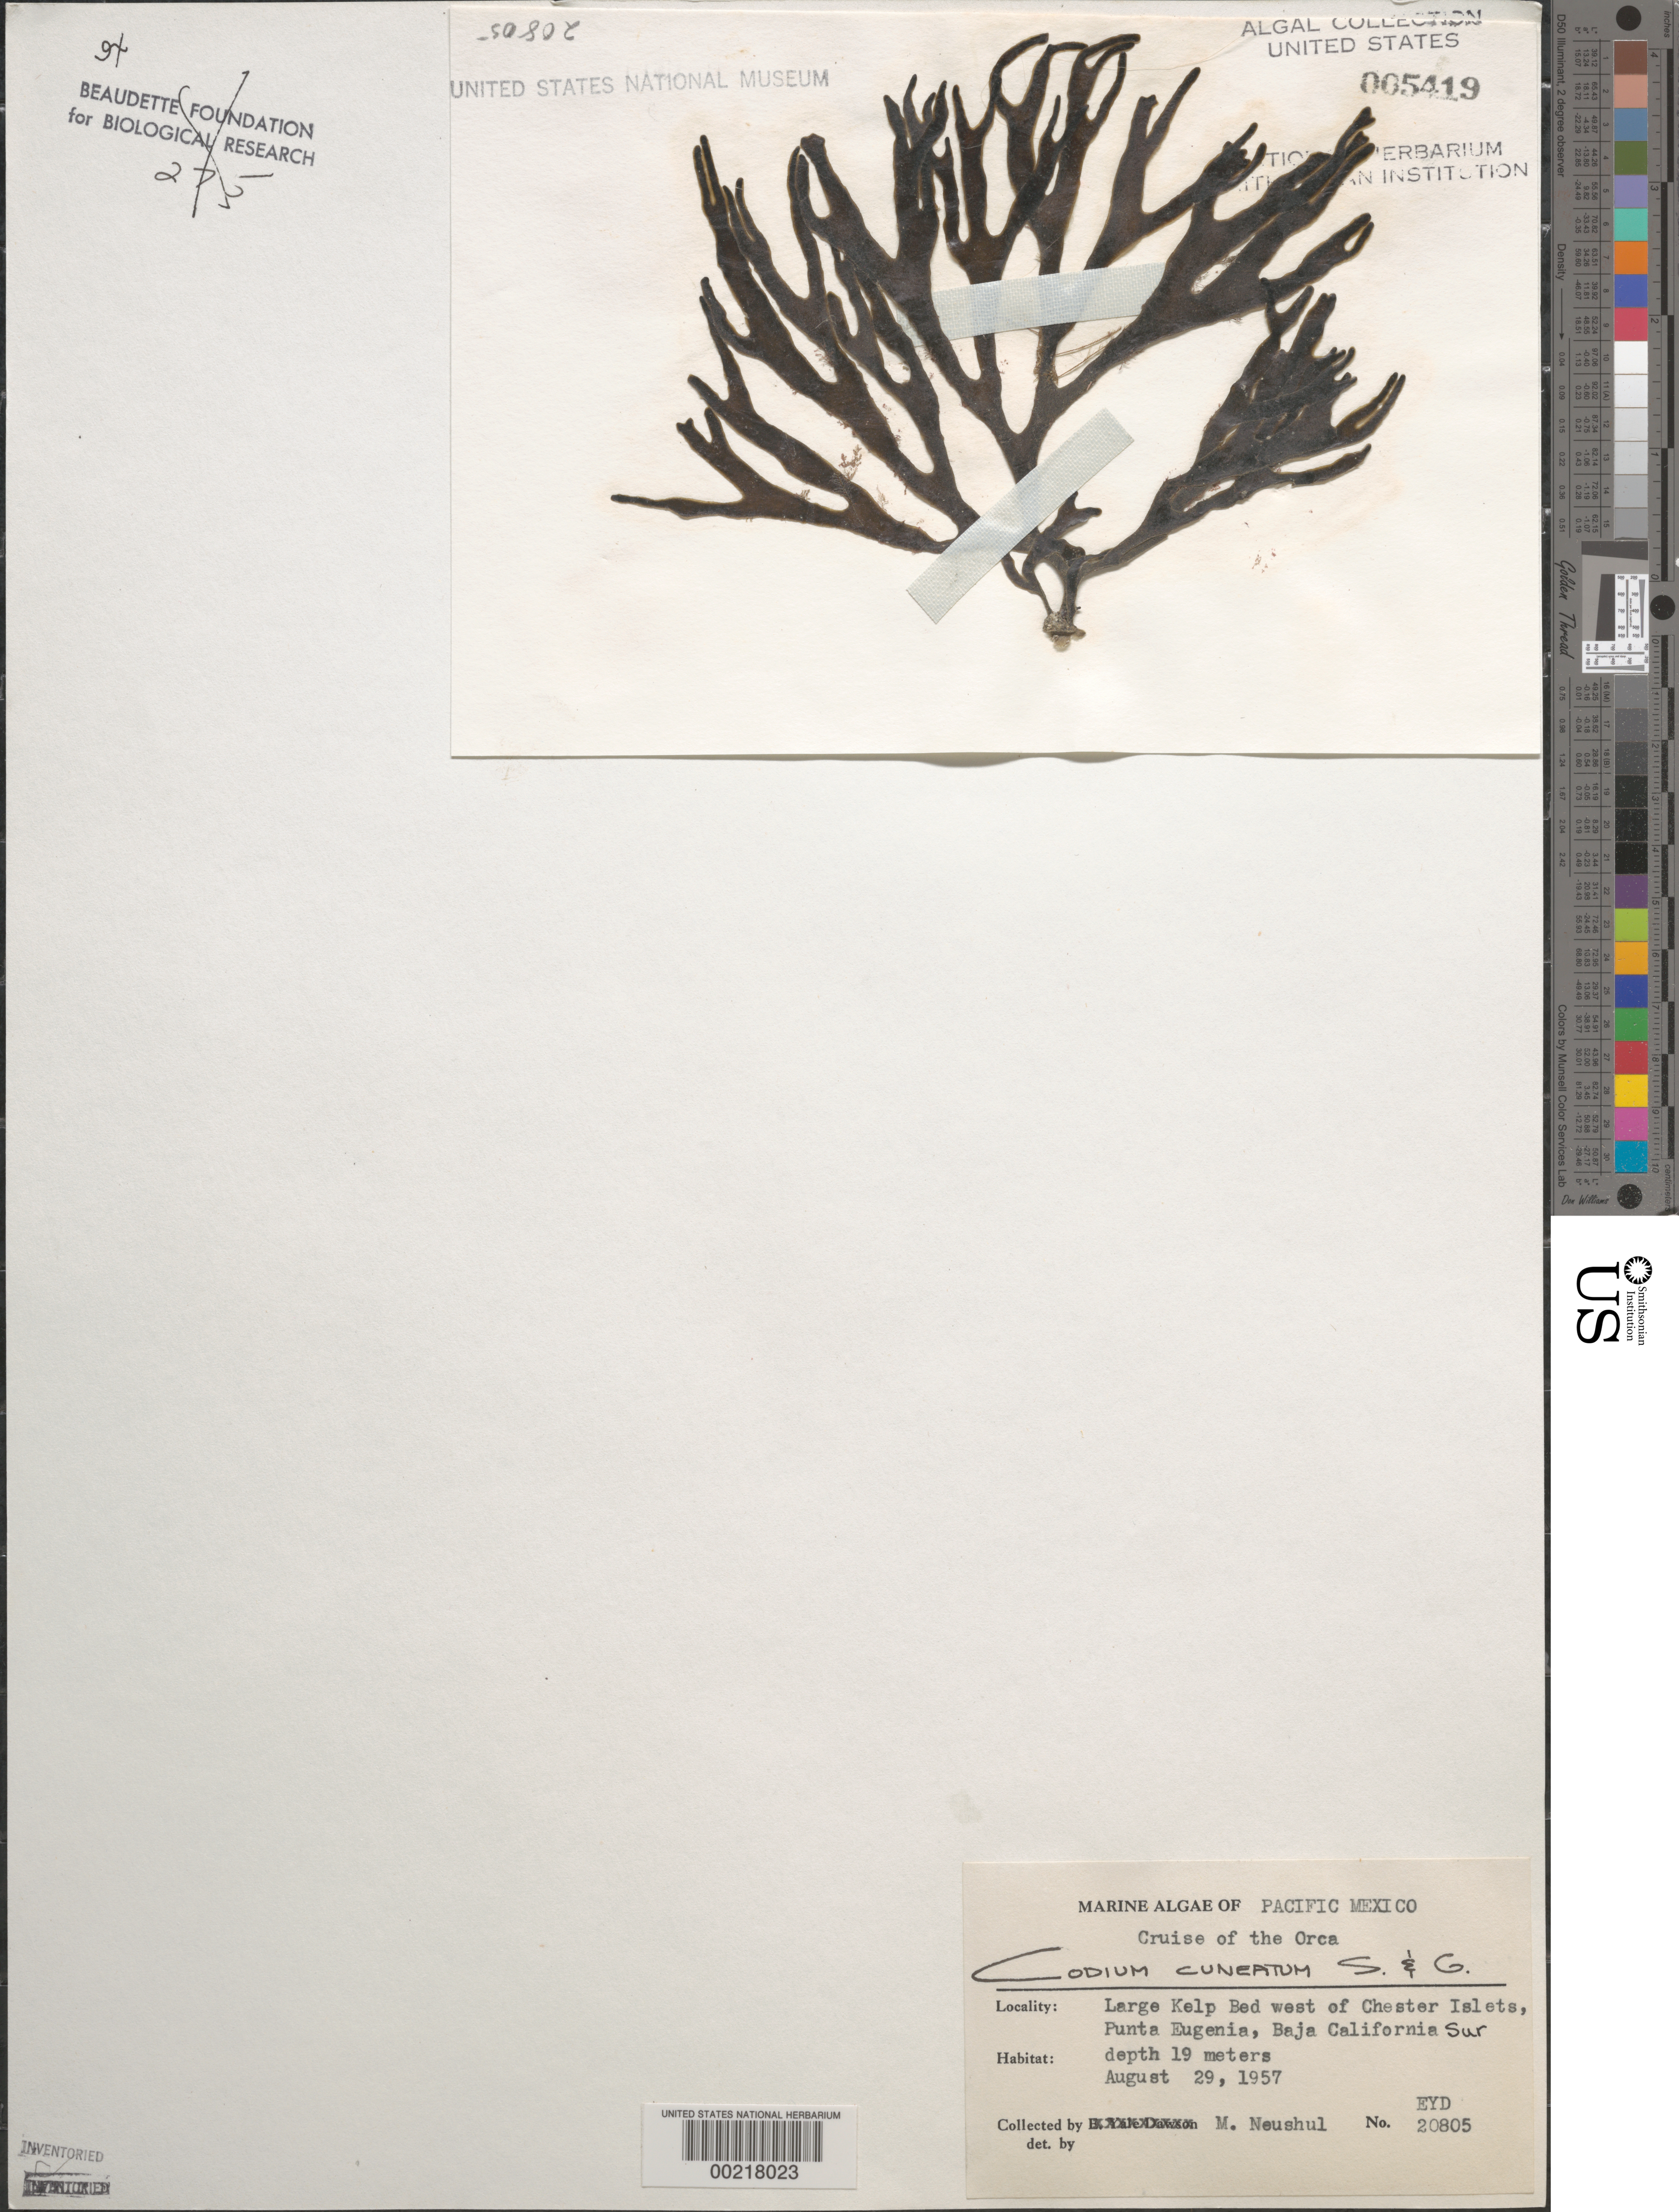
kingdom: Plantae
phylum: Chlorophyta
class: Ulvophyceae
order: Bryopsidales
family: Codiaceae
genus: Codium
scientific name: Codium simulans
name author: Setch. & N.L. Gardner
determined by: Algae name updating Project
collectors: M. Neushul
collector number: EYD 20805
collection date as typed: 29 Aug 1957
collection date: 1957-08-29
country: Mexico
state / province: Baja California Sur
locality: Punta Eugenia, west of Chester Islets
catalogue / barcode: US 5419